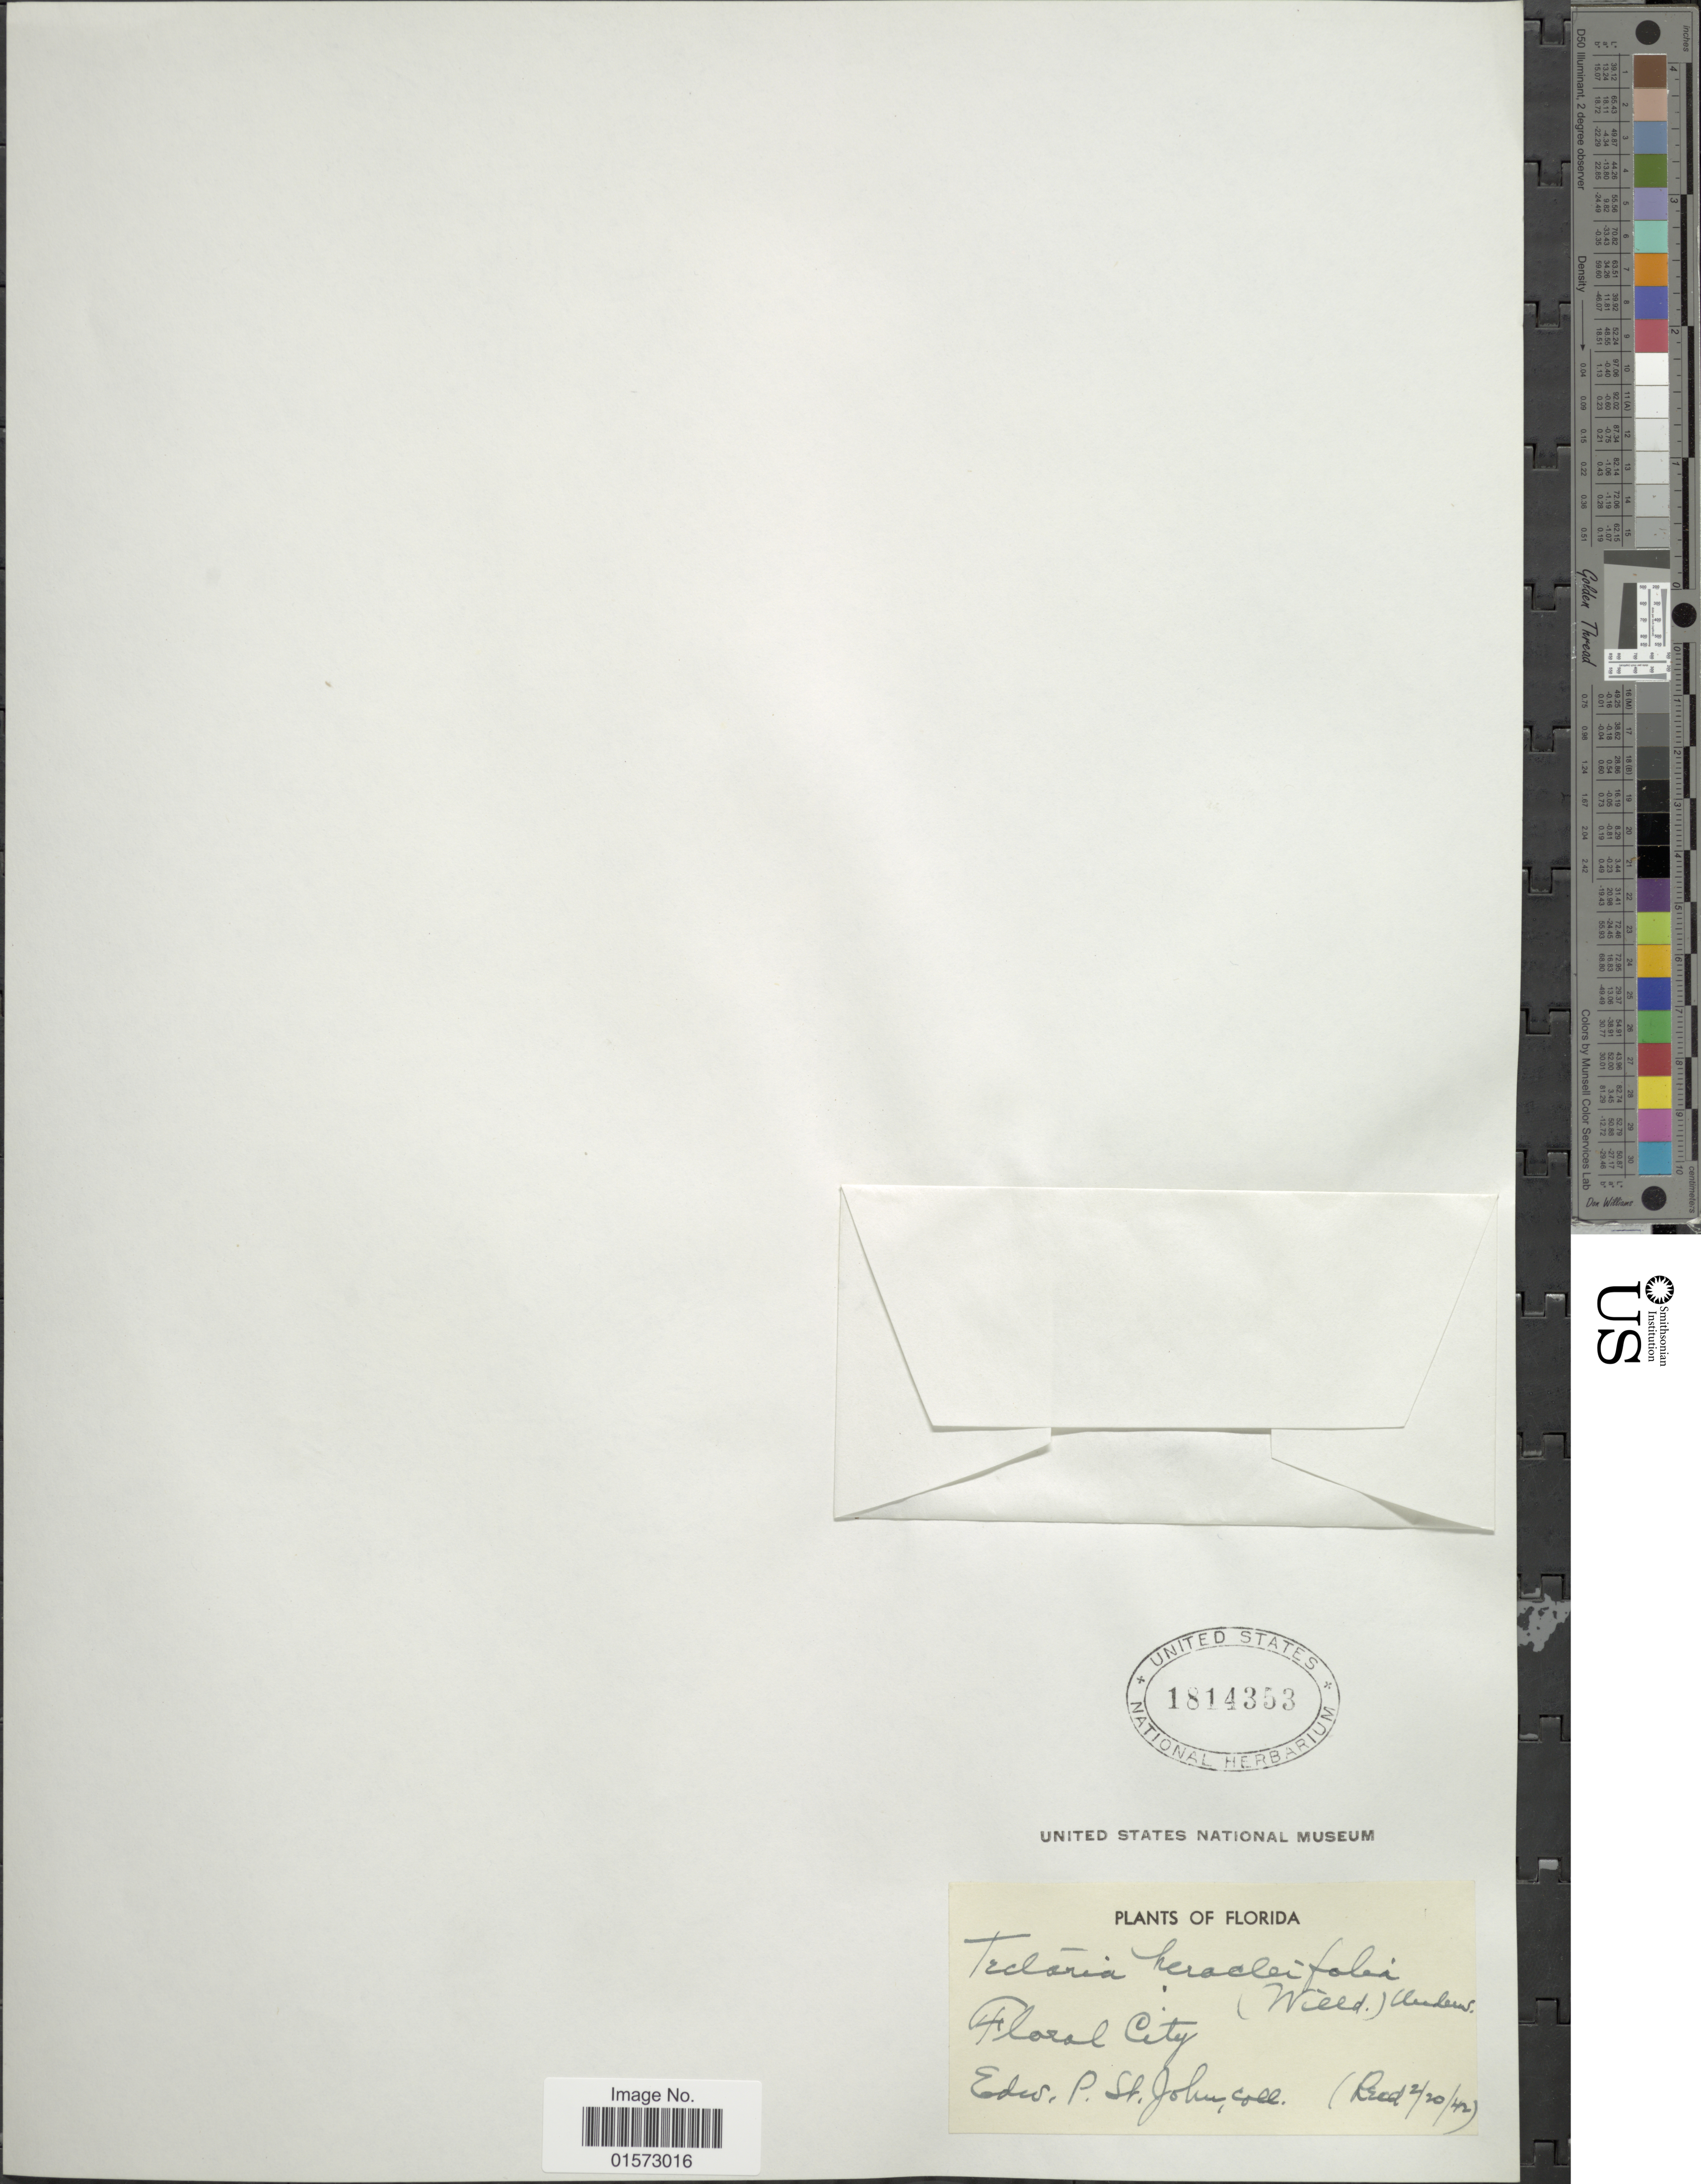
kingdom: Plantae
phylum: Tracheophyta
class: Polypodiopsida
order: Polypodiales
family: Tectariaceae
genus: Tectaria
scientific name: Tectaria heracleifolia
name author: (Willd.) Underw.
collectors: E. P. St. John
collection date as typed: Transcribed d/m/y: 20/2/42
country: United States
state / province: Florida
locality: Floral City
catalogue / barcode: US 1814353